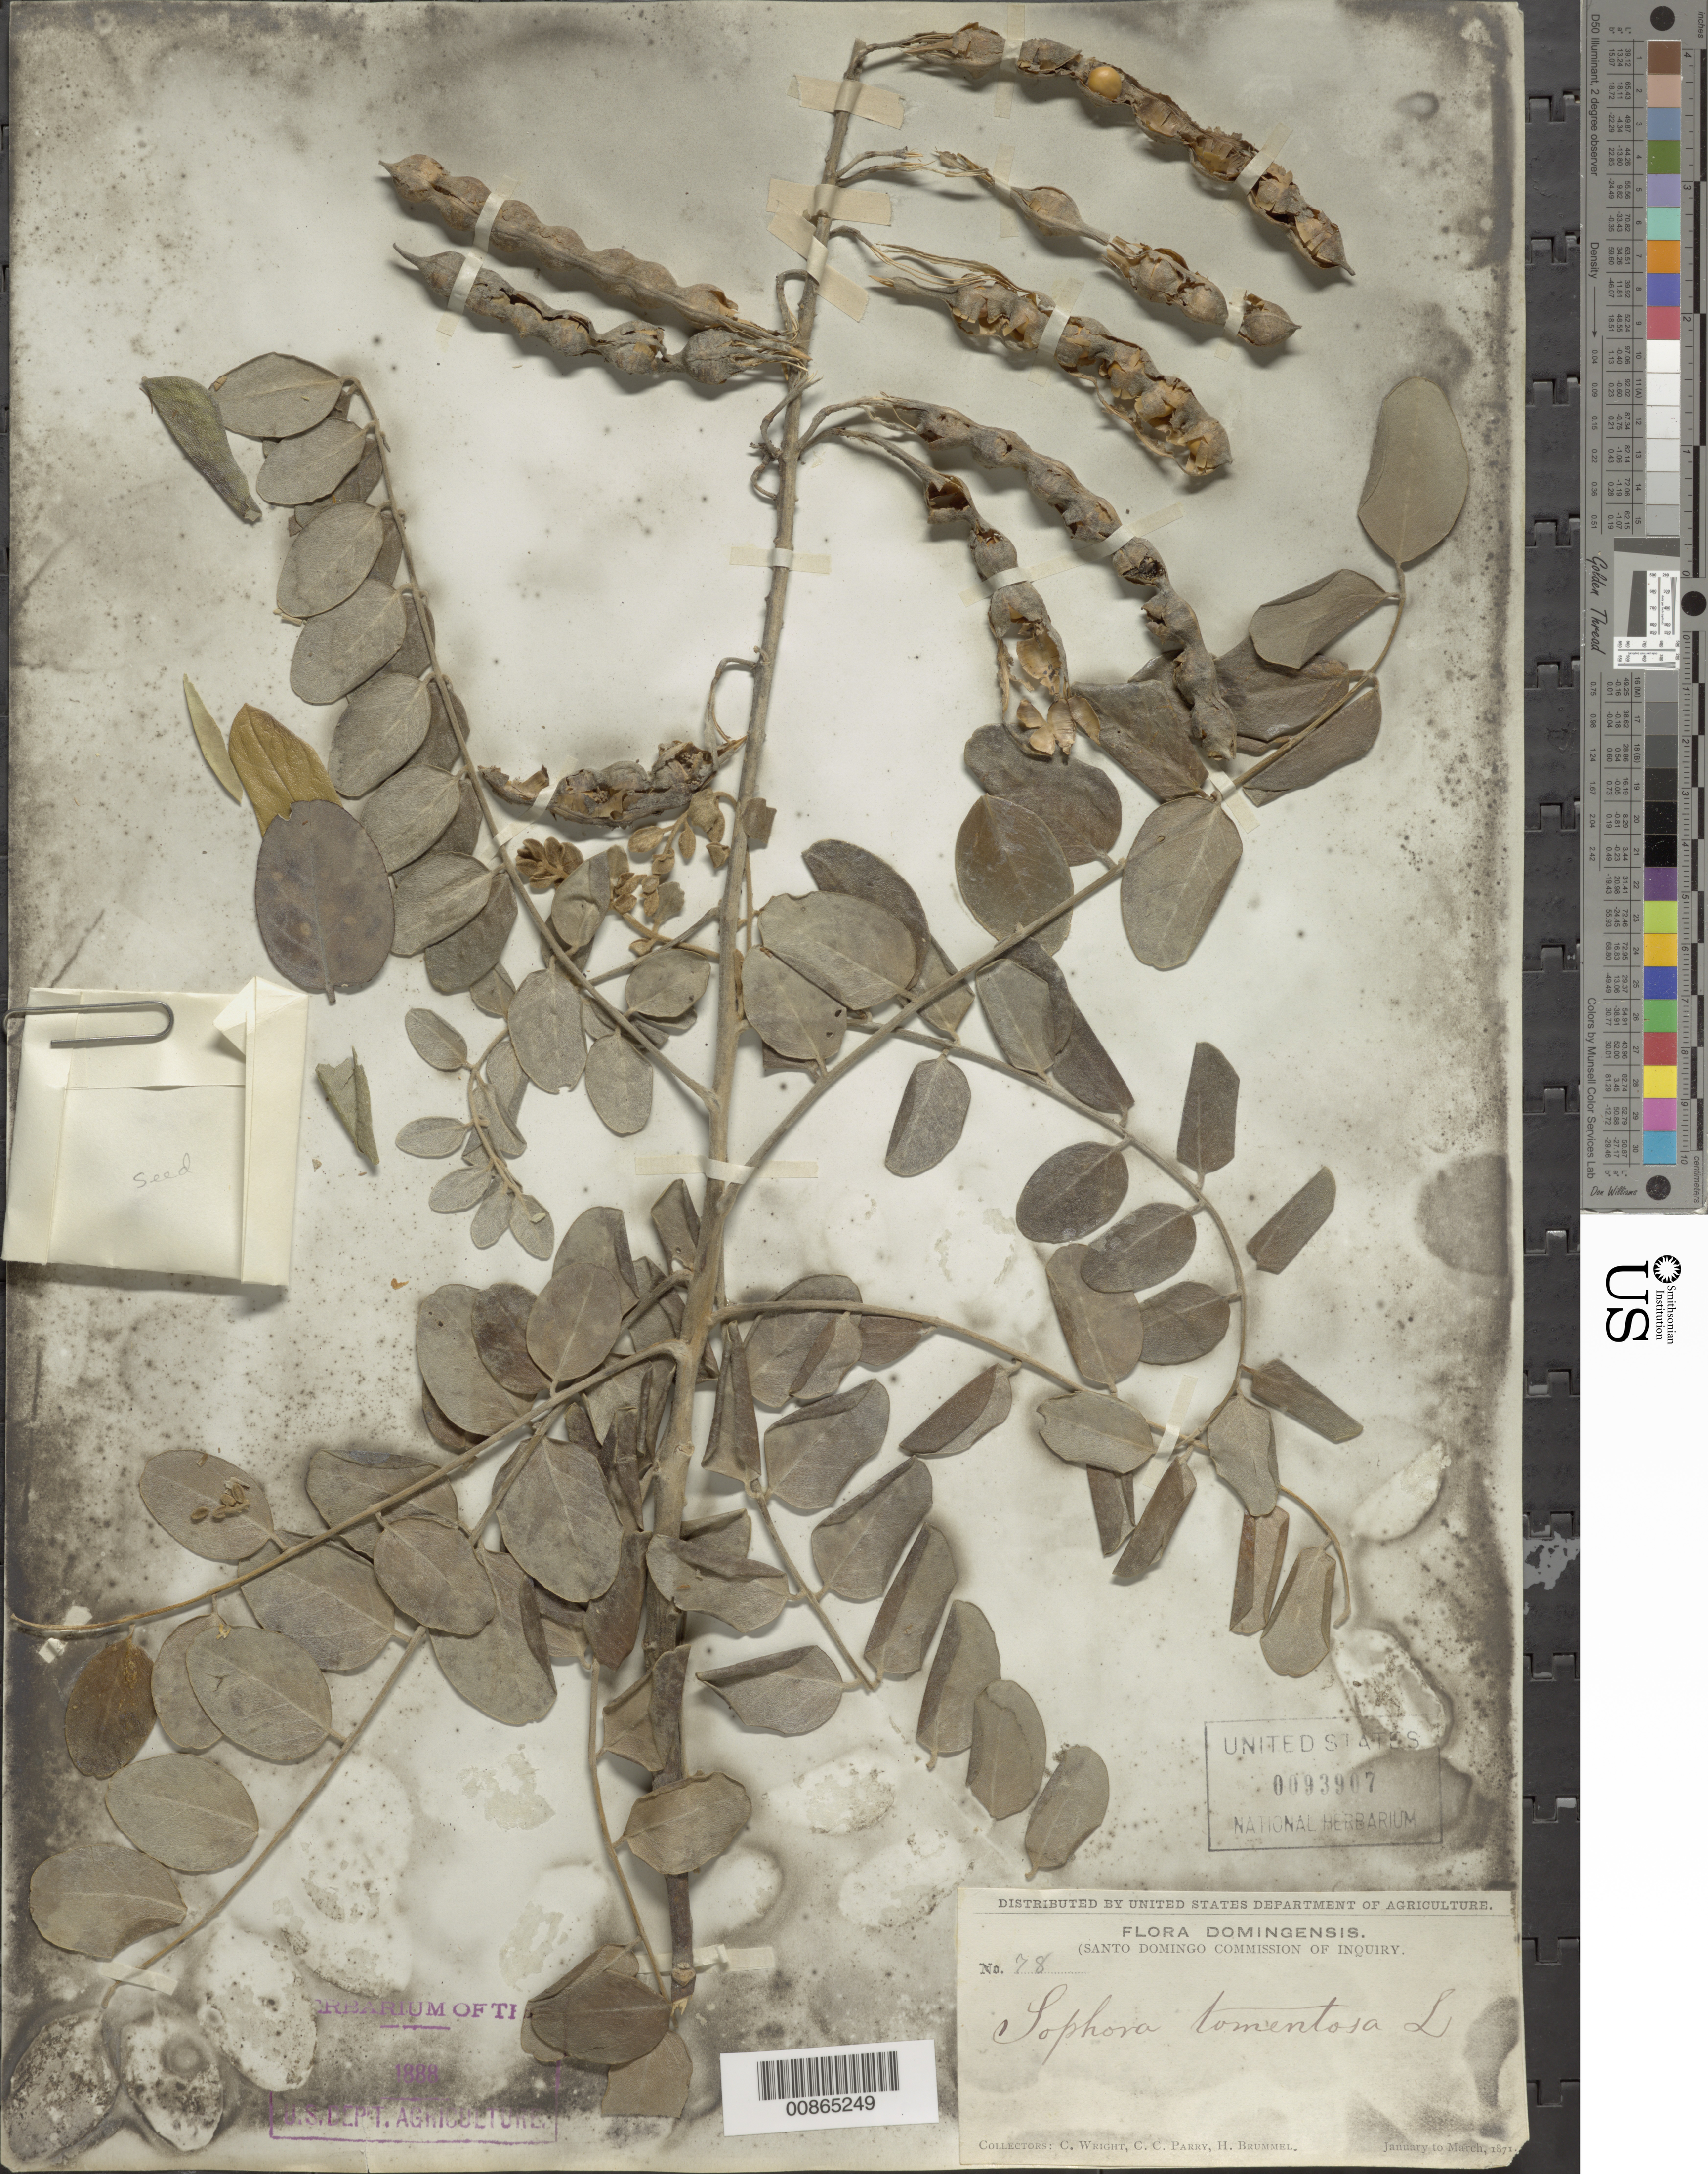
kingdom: Plantae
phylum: Tracheophyta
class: Magnoliopsida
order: Fabales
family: Fabaceae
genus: Sophora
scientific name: Sophora tomentosa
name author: L.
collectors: C. Wright, C. C. Parry & H. Brummel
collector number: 78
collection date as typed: Jan 1871 to -- Mar 1871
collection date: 1871-01/1871-03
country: Dominican Republic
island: Hispaniola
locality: Dominican Republic.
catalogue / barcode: US 93907